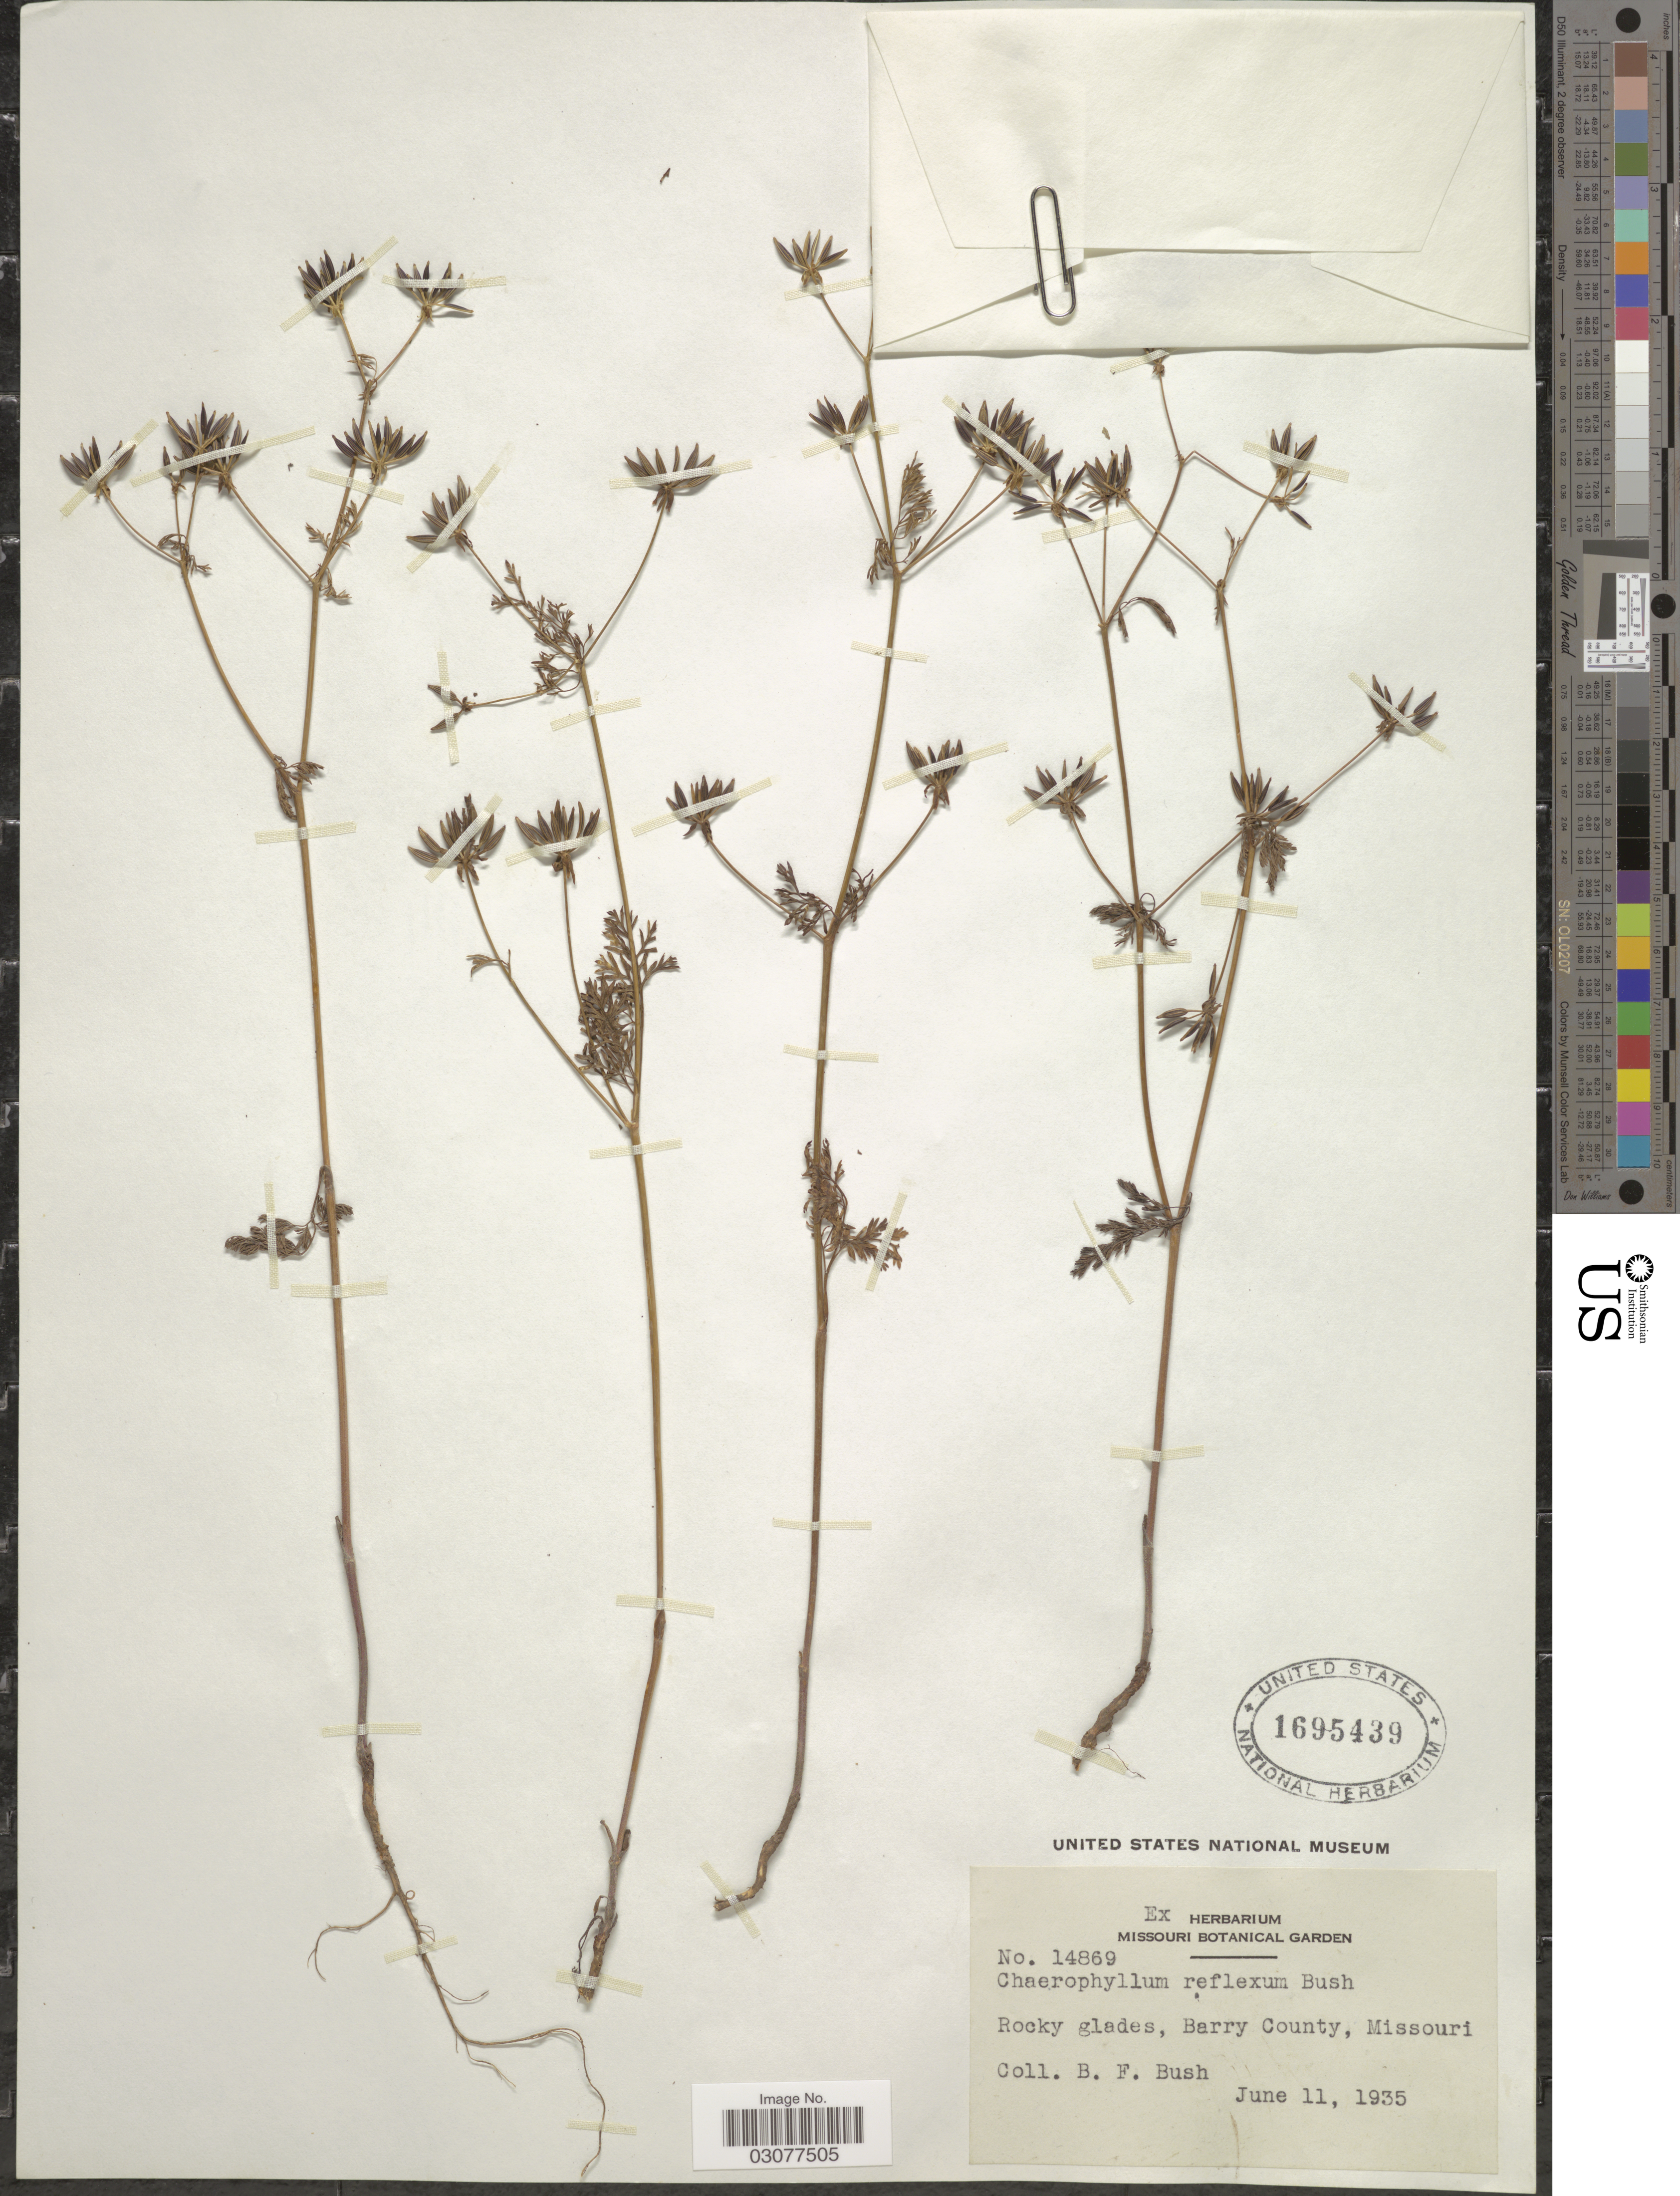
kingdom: Plantae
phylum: Tracheophyta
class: Magnoliopsida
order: Apiales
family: Apiaceae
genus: Chaerophyllum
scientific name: Chaerophyllum reflexum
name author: Bush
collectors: B. F. Bush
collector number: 14869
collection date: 1935-06-11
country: United States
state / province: Missouri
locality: Rocky glades, Barry County.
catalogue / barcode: US 1695439